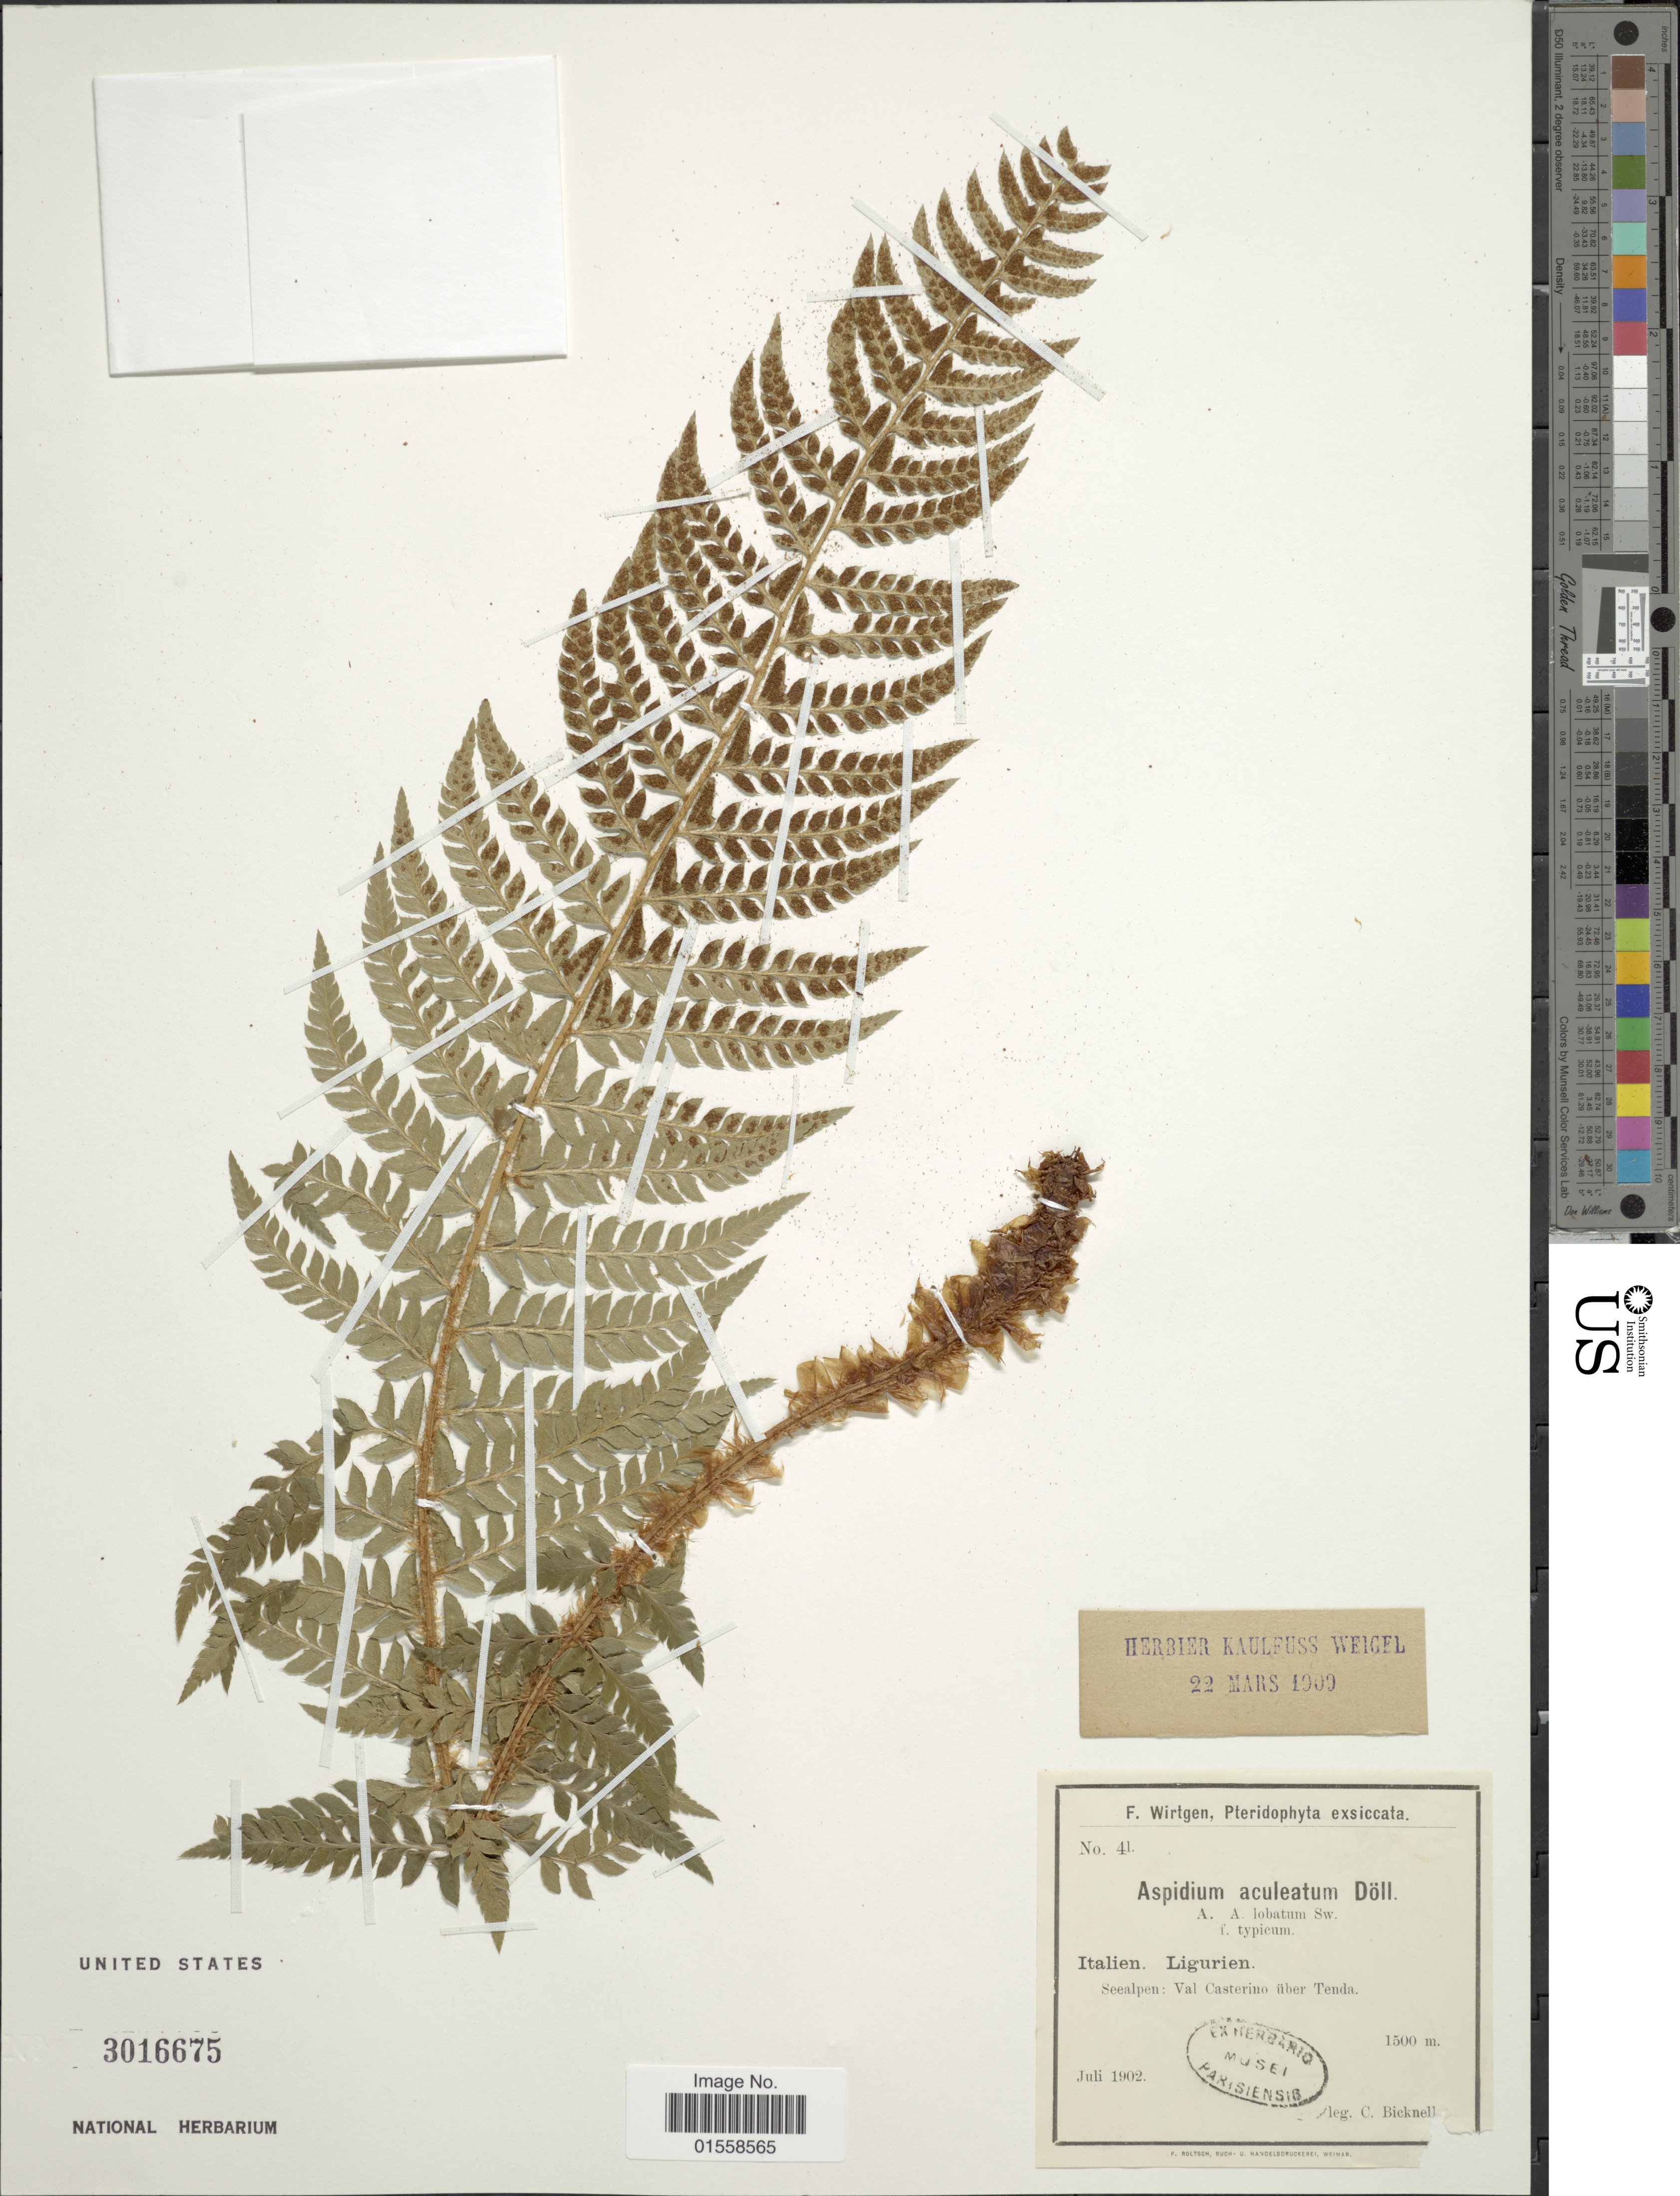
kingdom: Plantae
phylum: Tracheophyta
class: Polypodiopsida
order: Polypodiales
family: Dryopteridaceae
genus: Polystichum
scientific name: Polystichum aculeatum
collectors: C. Bicknell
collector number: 41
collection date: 1902-07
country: Italy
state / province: Liguria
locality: Ligurien, Seealpen: Val Casterino uber Tenda.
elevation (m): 1500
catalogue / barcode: US 3016675